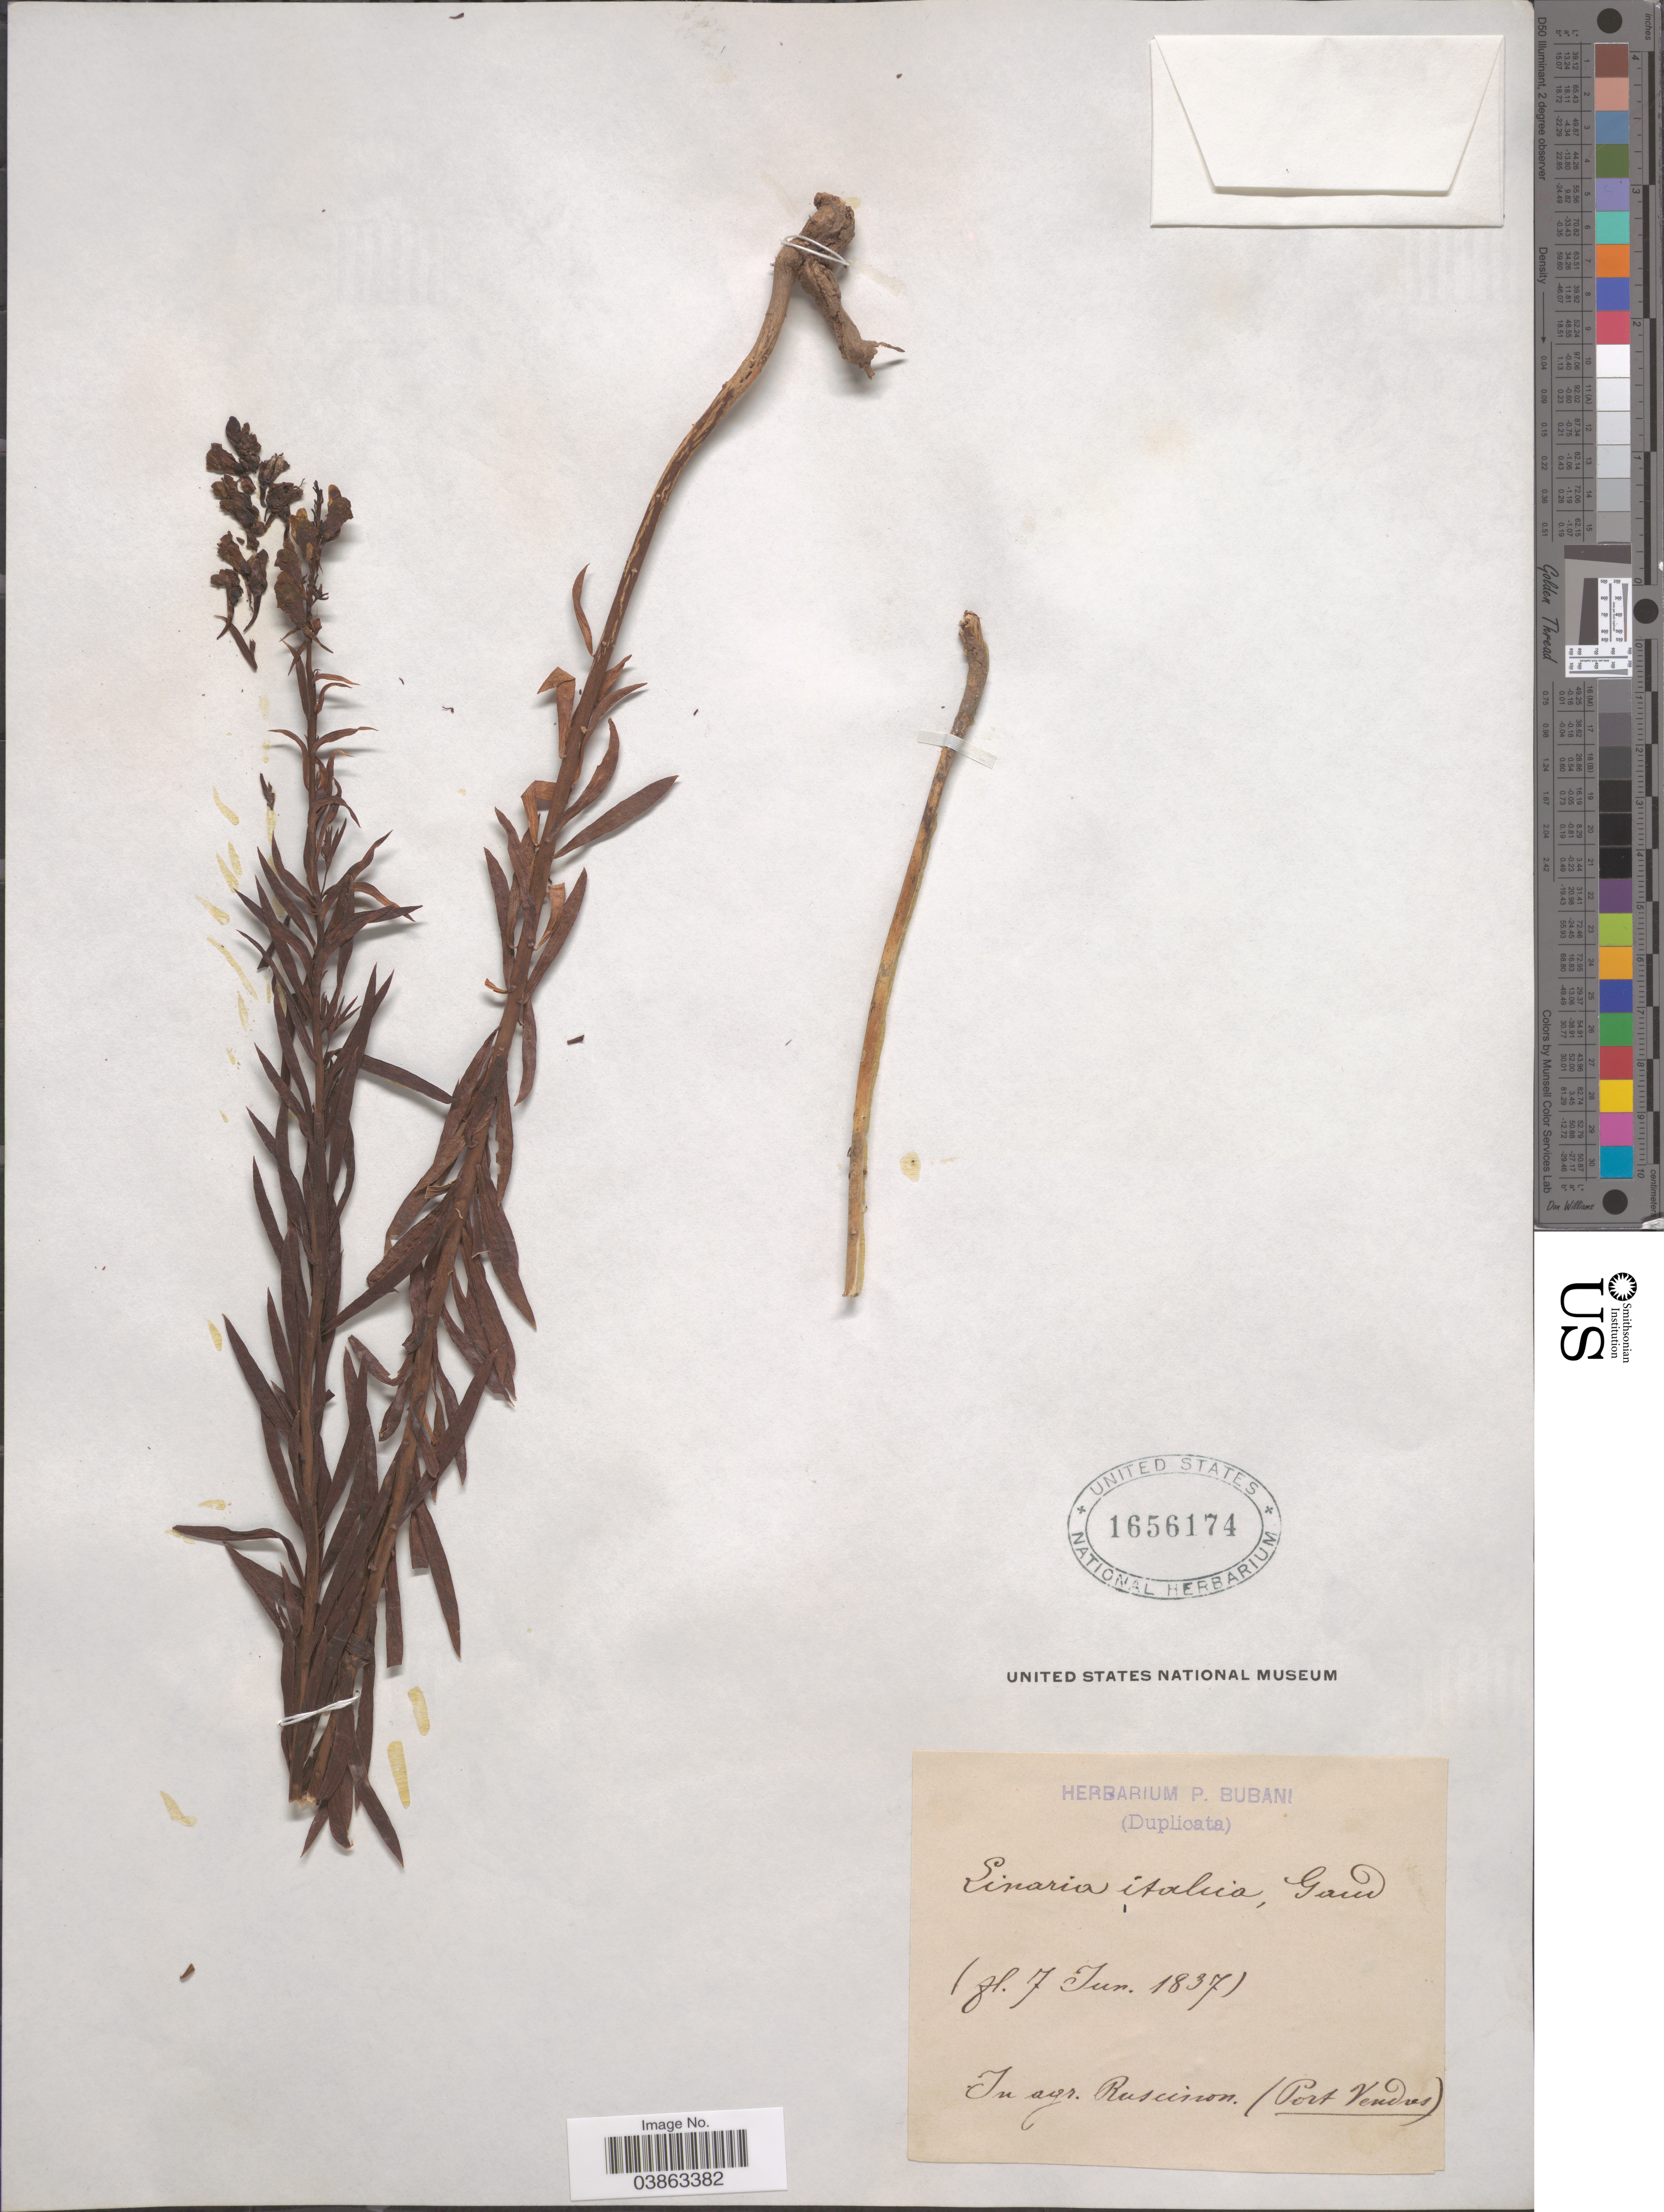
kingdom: Plantae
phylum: Tracheophyta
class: Magnoliopsida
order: Lamiales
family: Plantaginaceae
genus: Linaria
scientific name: Linaria italica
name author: Trevir.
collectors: ex herb. P. Bubani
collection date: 1837-06-07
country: France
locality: In agr. Ruscinon. (Port Vendres).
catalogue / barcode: US 1656174